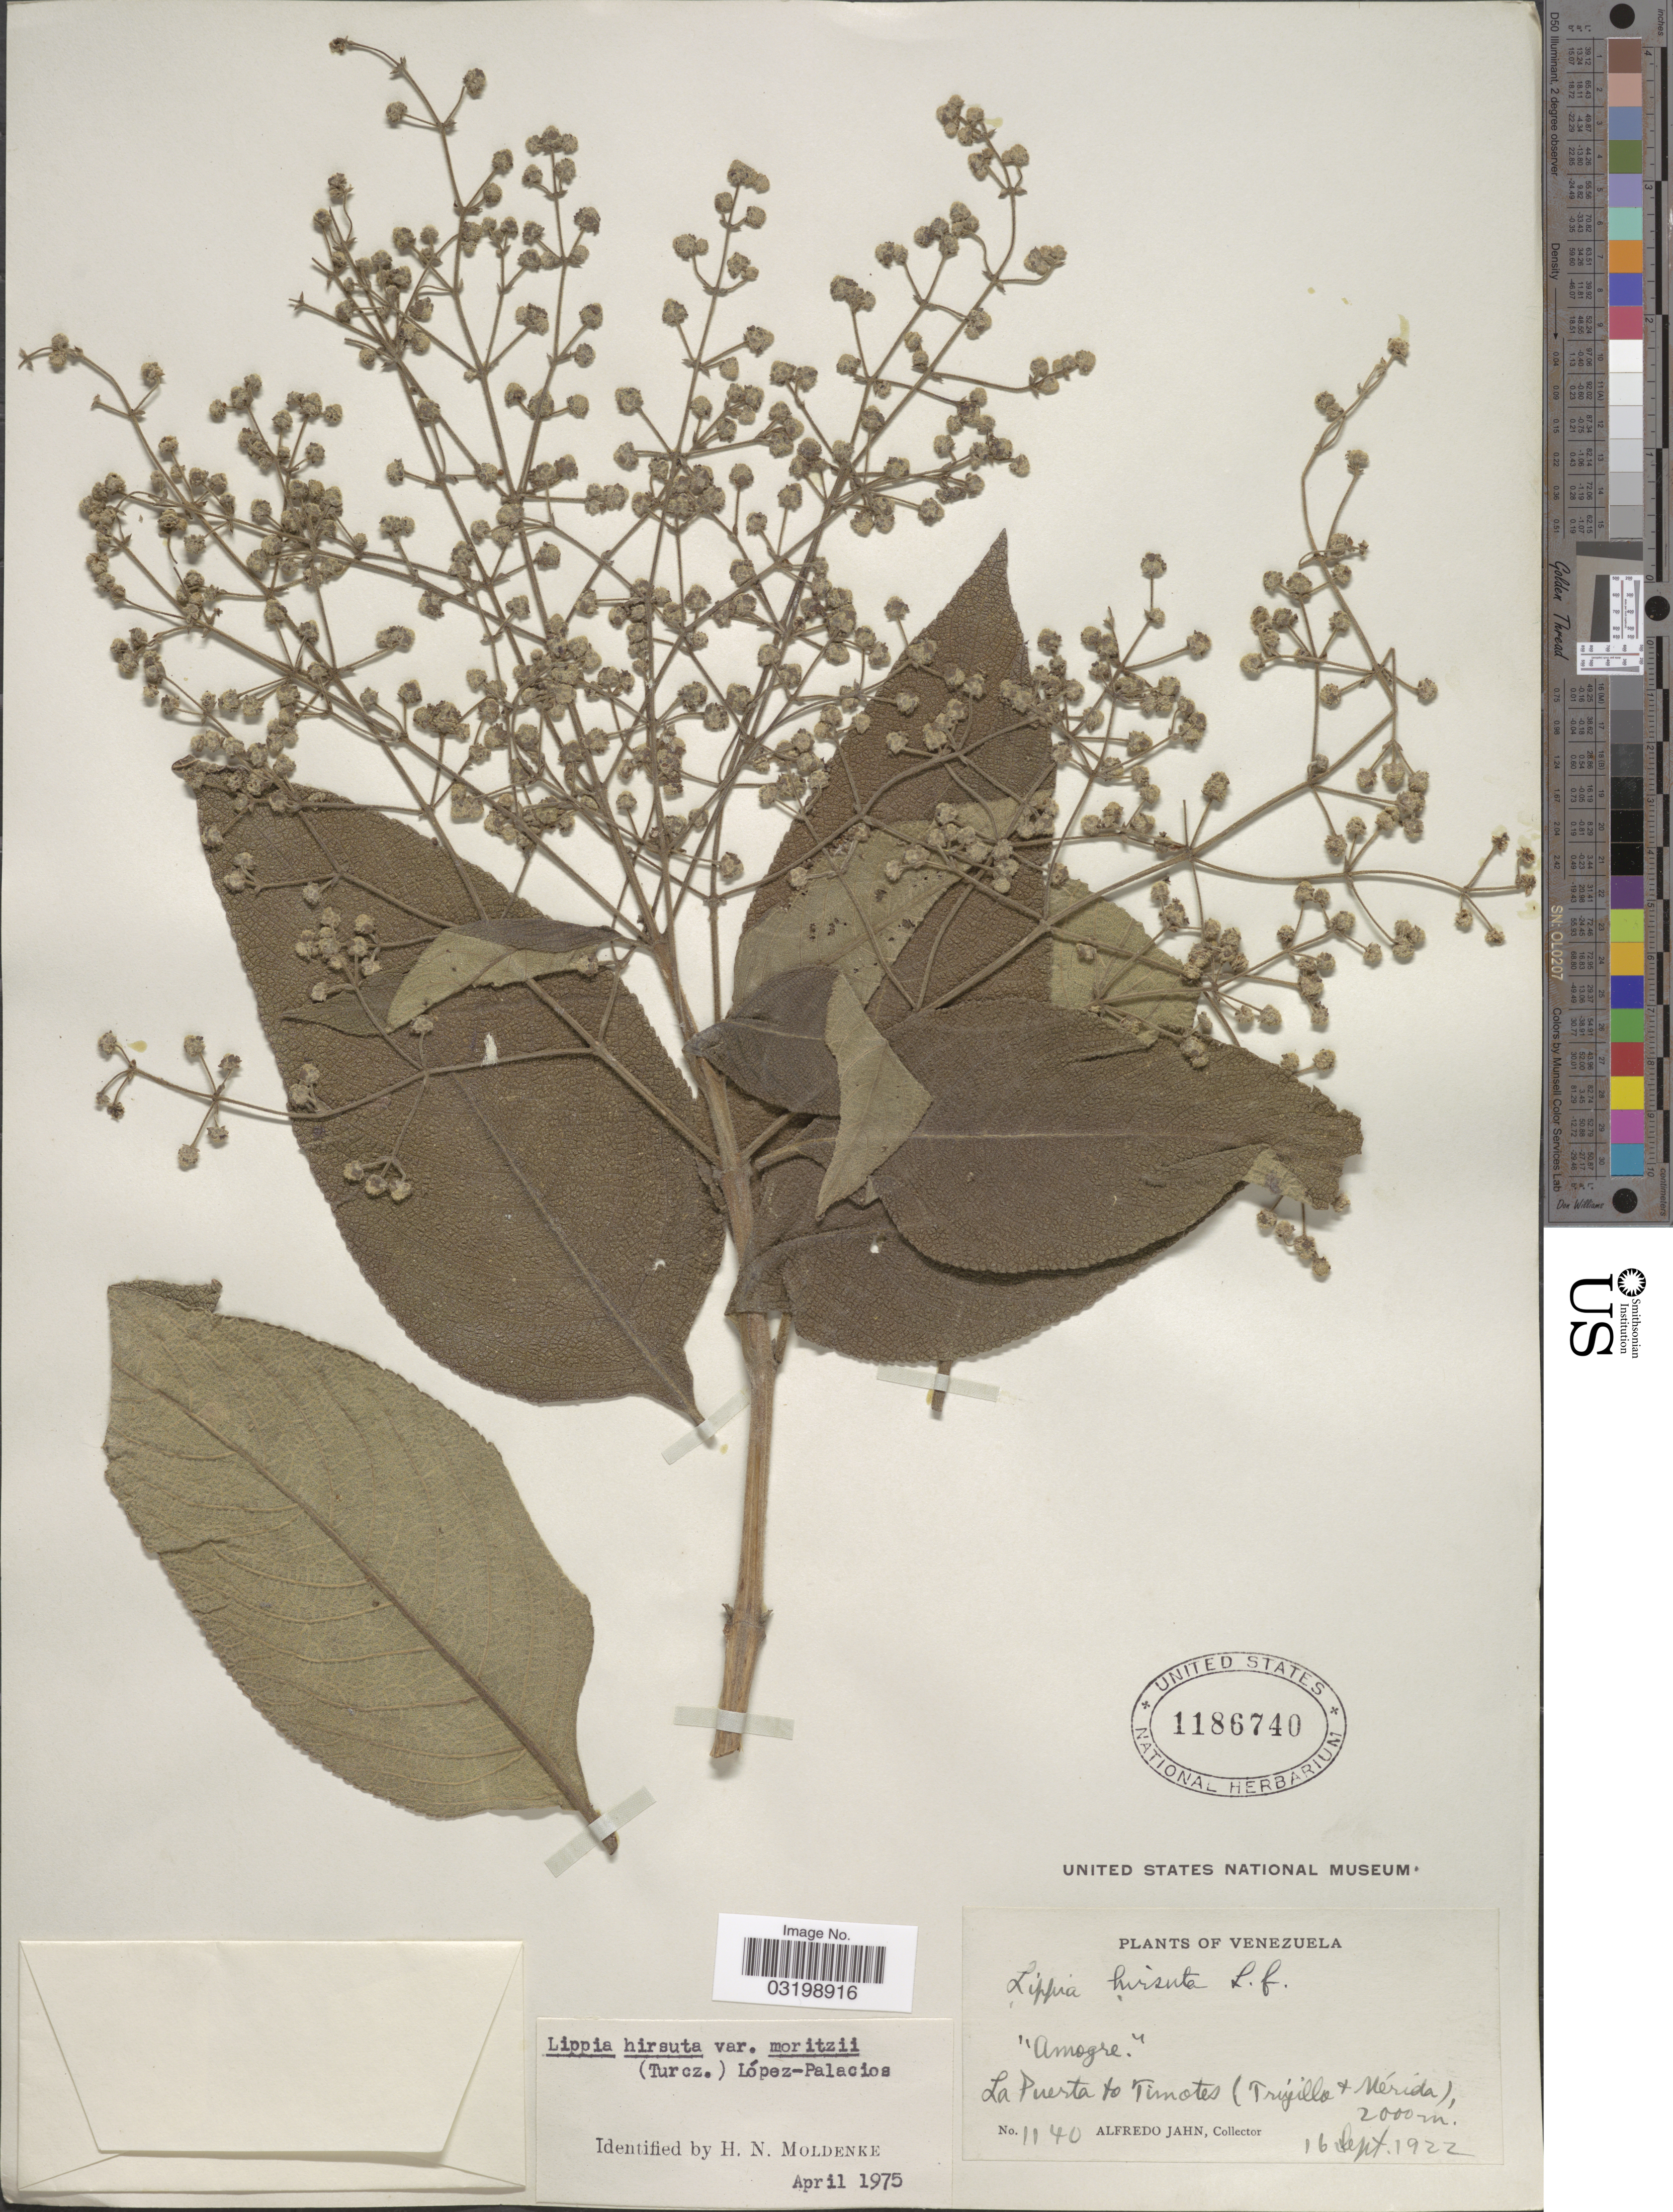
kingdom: Plantae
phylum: Tracheophyta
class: Magnoliopsida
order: Lamiales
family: Verbenaceae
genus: Lippia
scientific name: Lippia hirsuta var. moritzii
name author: L.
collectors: A. Jahn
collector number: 1140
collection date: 1922-09-16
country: Venezuela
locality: La Puerta to Timotes (Trujillo & Mérida).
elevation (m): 2000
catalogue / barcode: US 1186740